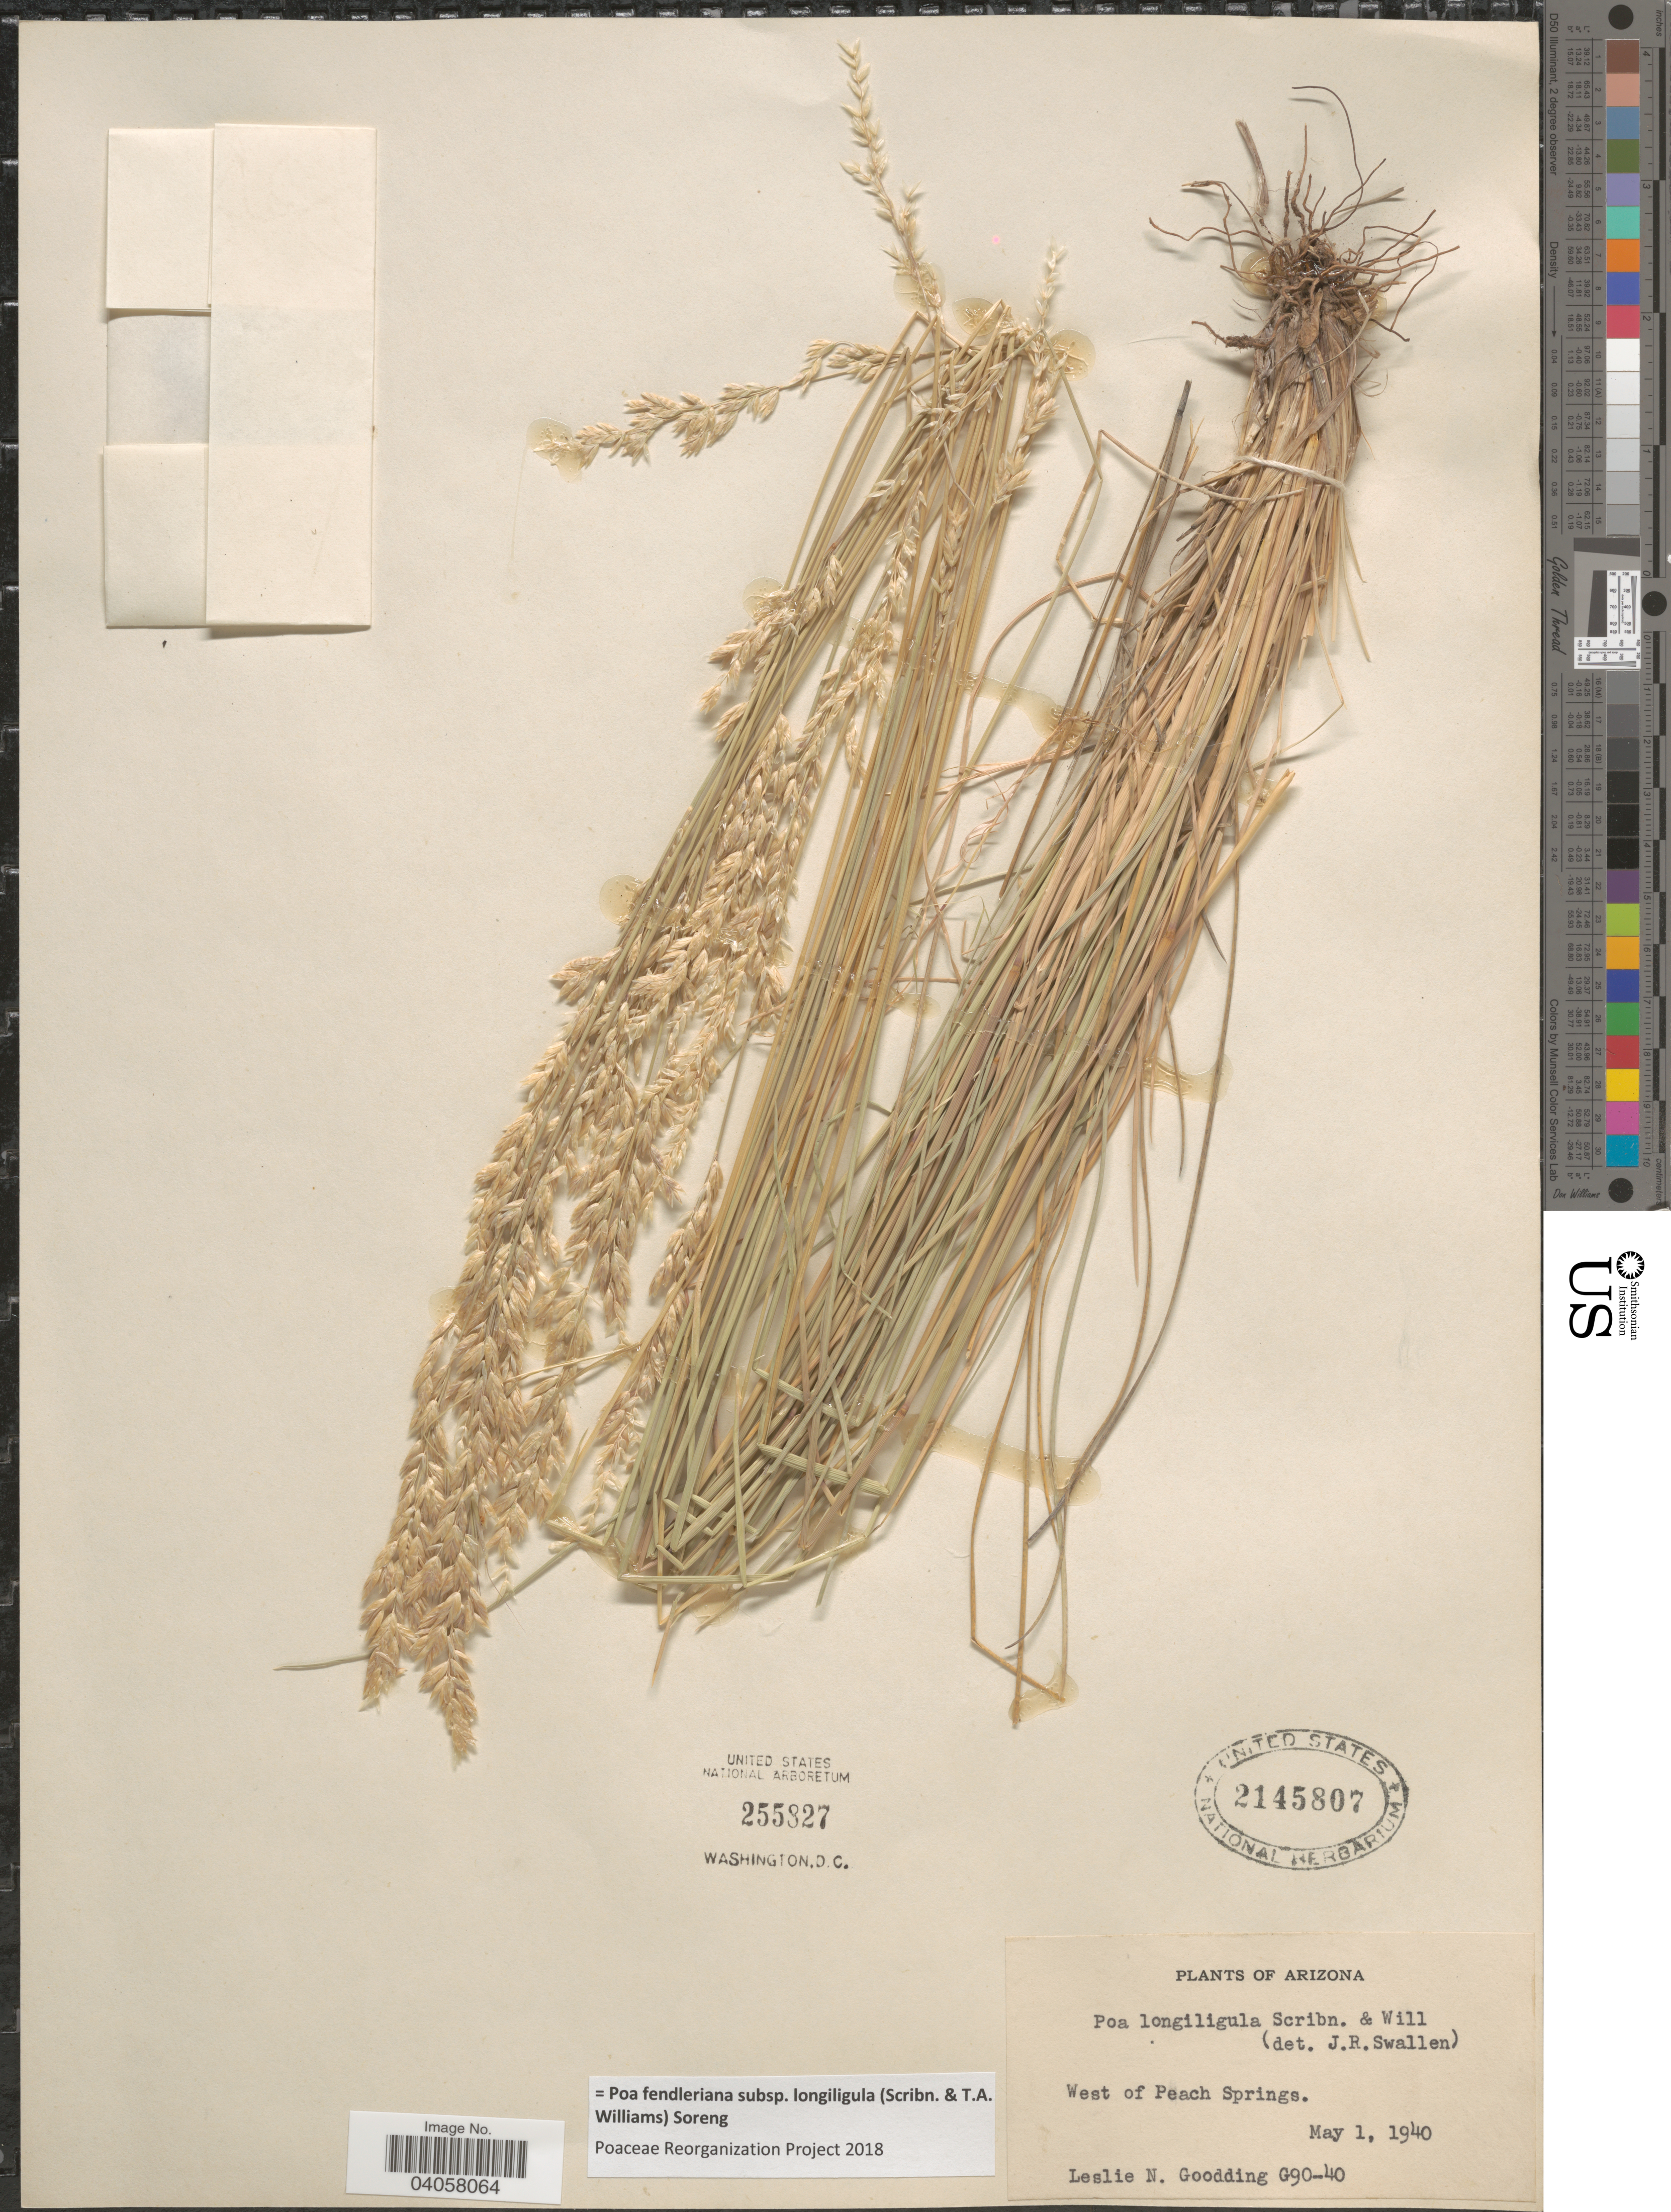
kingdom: Plantae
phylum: Tracheophyta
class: Liliopsida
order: Poales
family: Poaceae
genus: Poa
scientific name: Poa fendleriana subsp. longiligula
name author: (Scribn. & T.A. Williams) Soreng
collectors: L. N. Goodding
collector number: G90-40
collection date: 1940-05-01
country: United States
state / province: Arizona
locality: West of Peach Springs.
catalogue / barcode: US 2145807